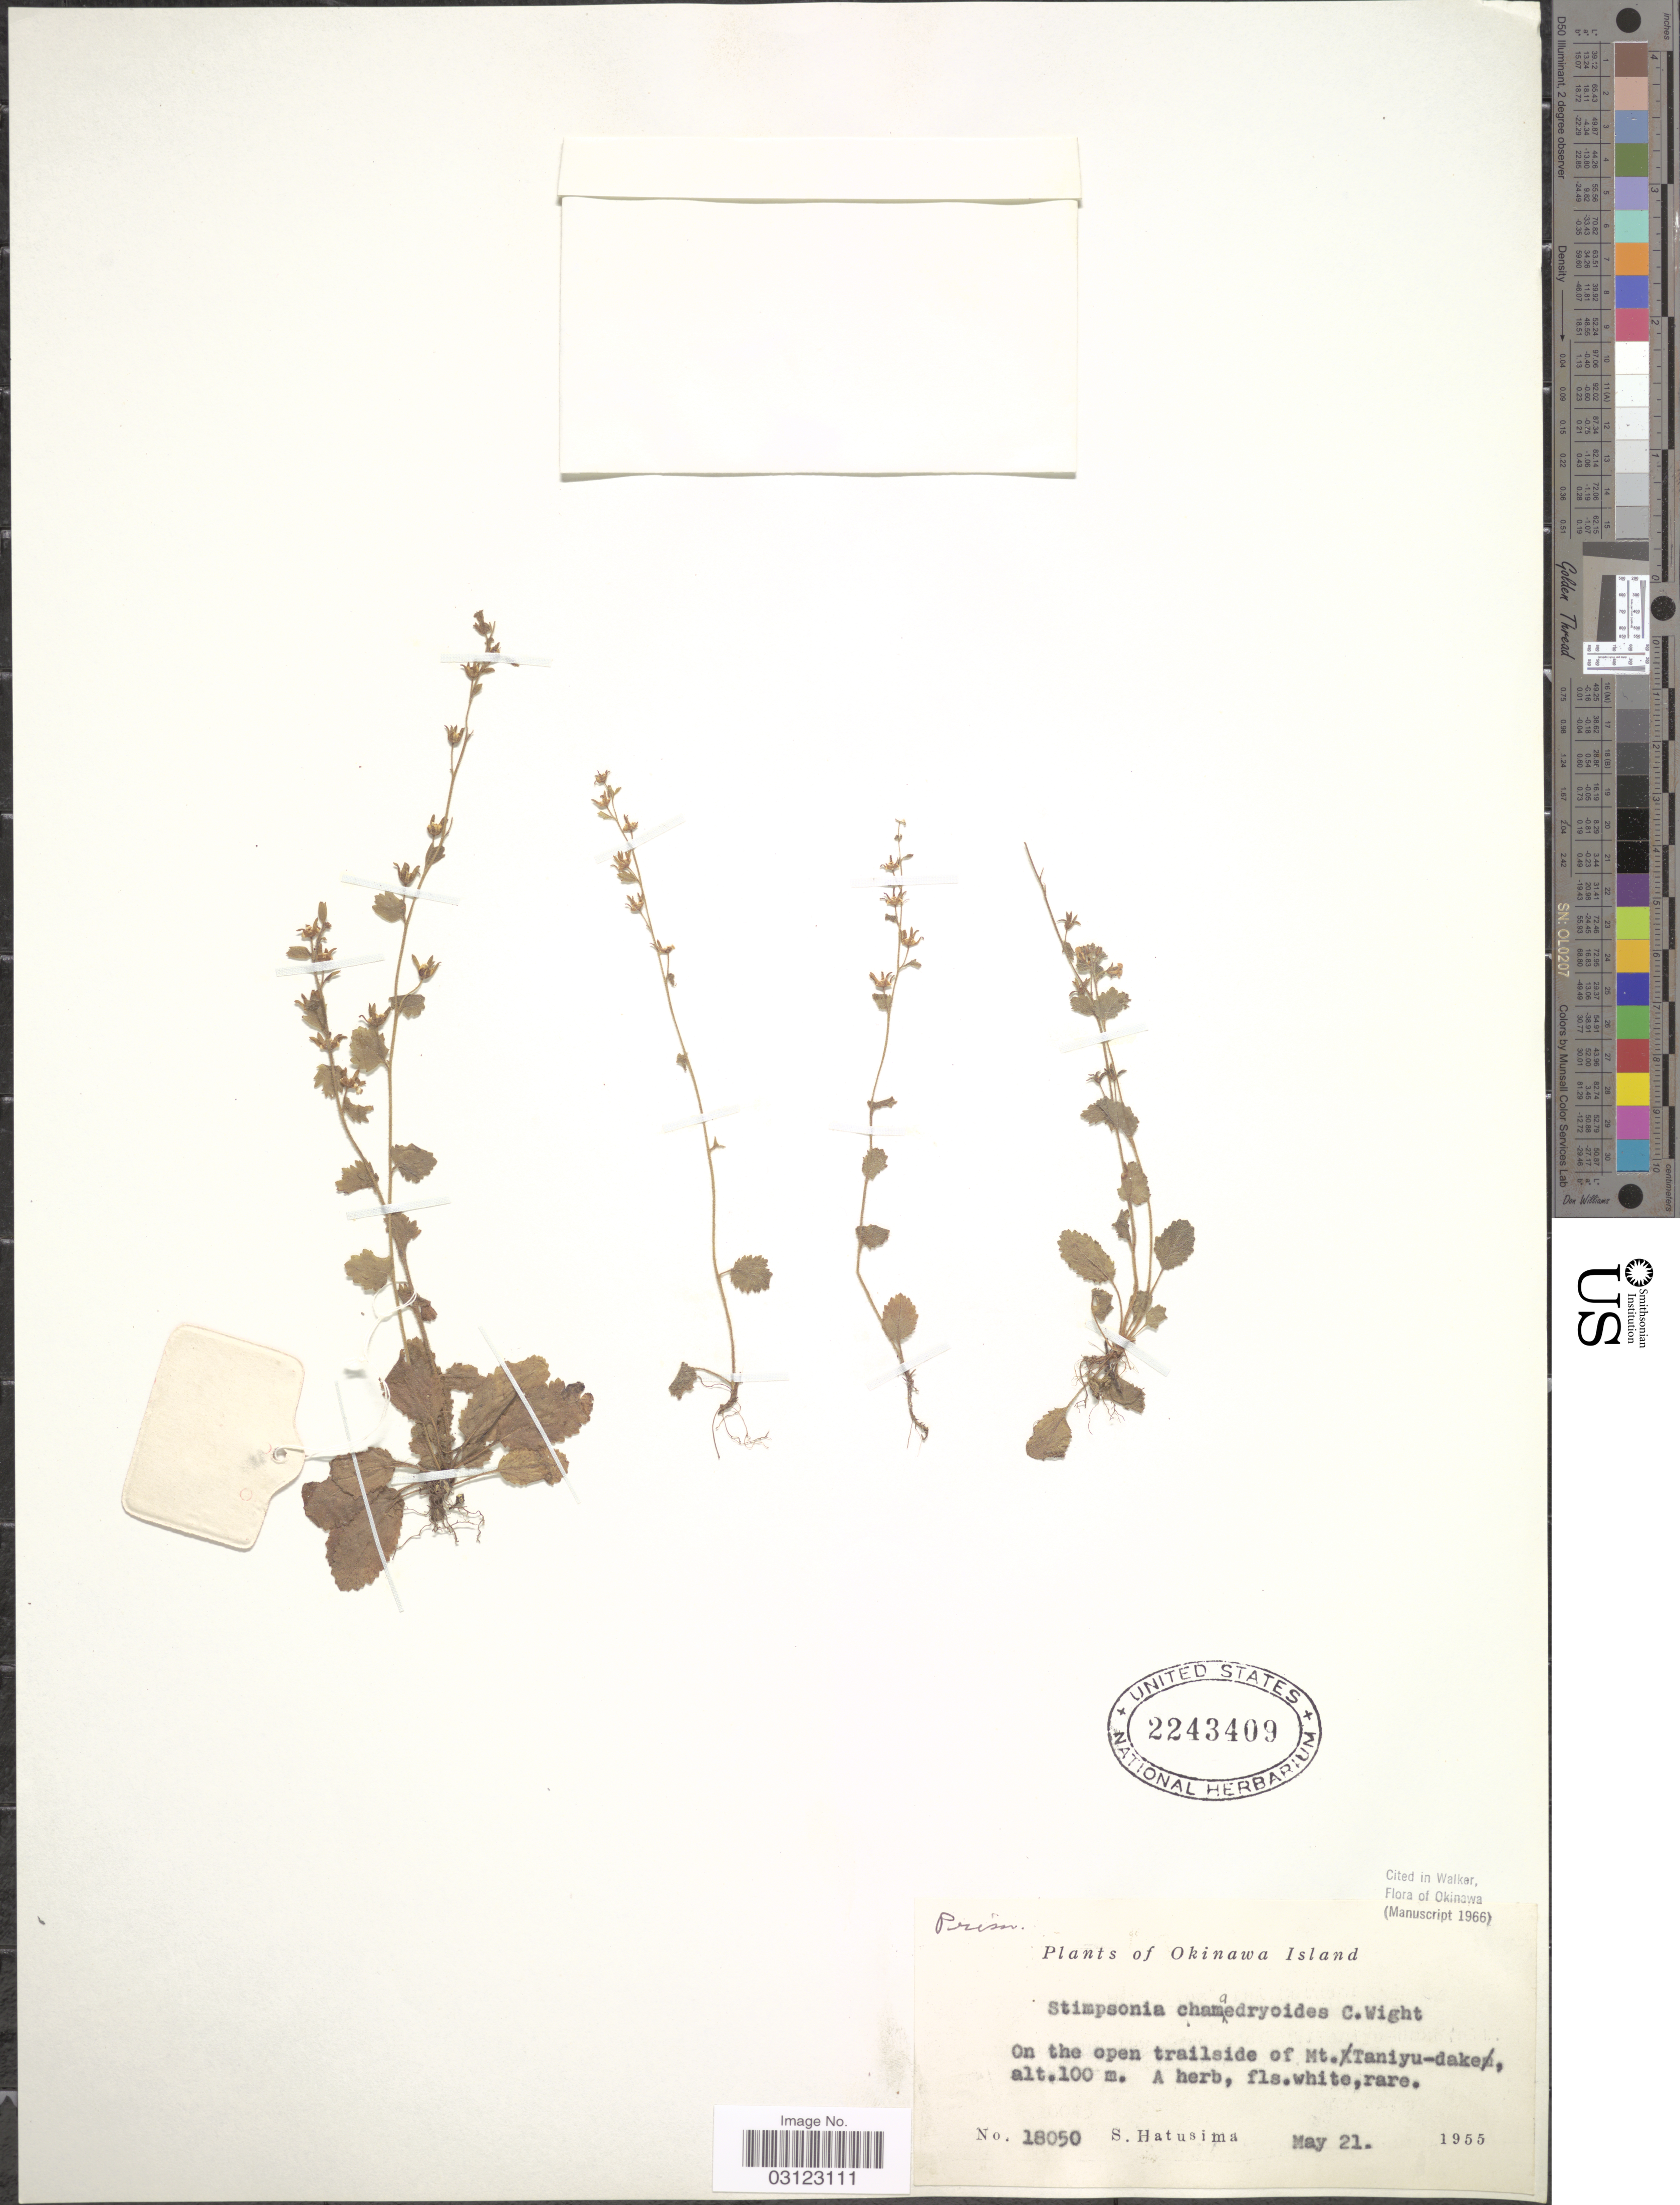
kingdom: Plantae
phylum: Tracheophyta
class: Magnoliopsida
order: Ericales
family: Primulaceae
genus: Stimpsonia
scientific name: Stimpsonia chamaedryoides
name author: C. Wright ex A. Gray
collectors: S. Hatusima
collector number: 18050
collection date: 1955-05-21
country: Japan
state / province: Okinawa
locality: On the open trailside of Mt. Taniyu-dake.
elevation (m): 100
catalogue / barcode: US 2243409